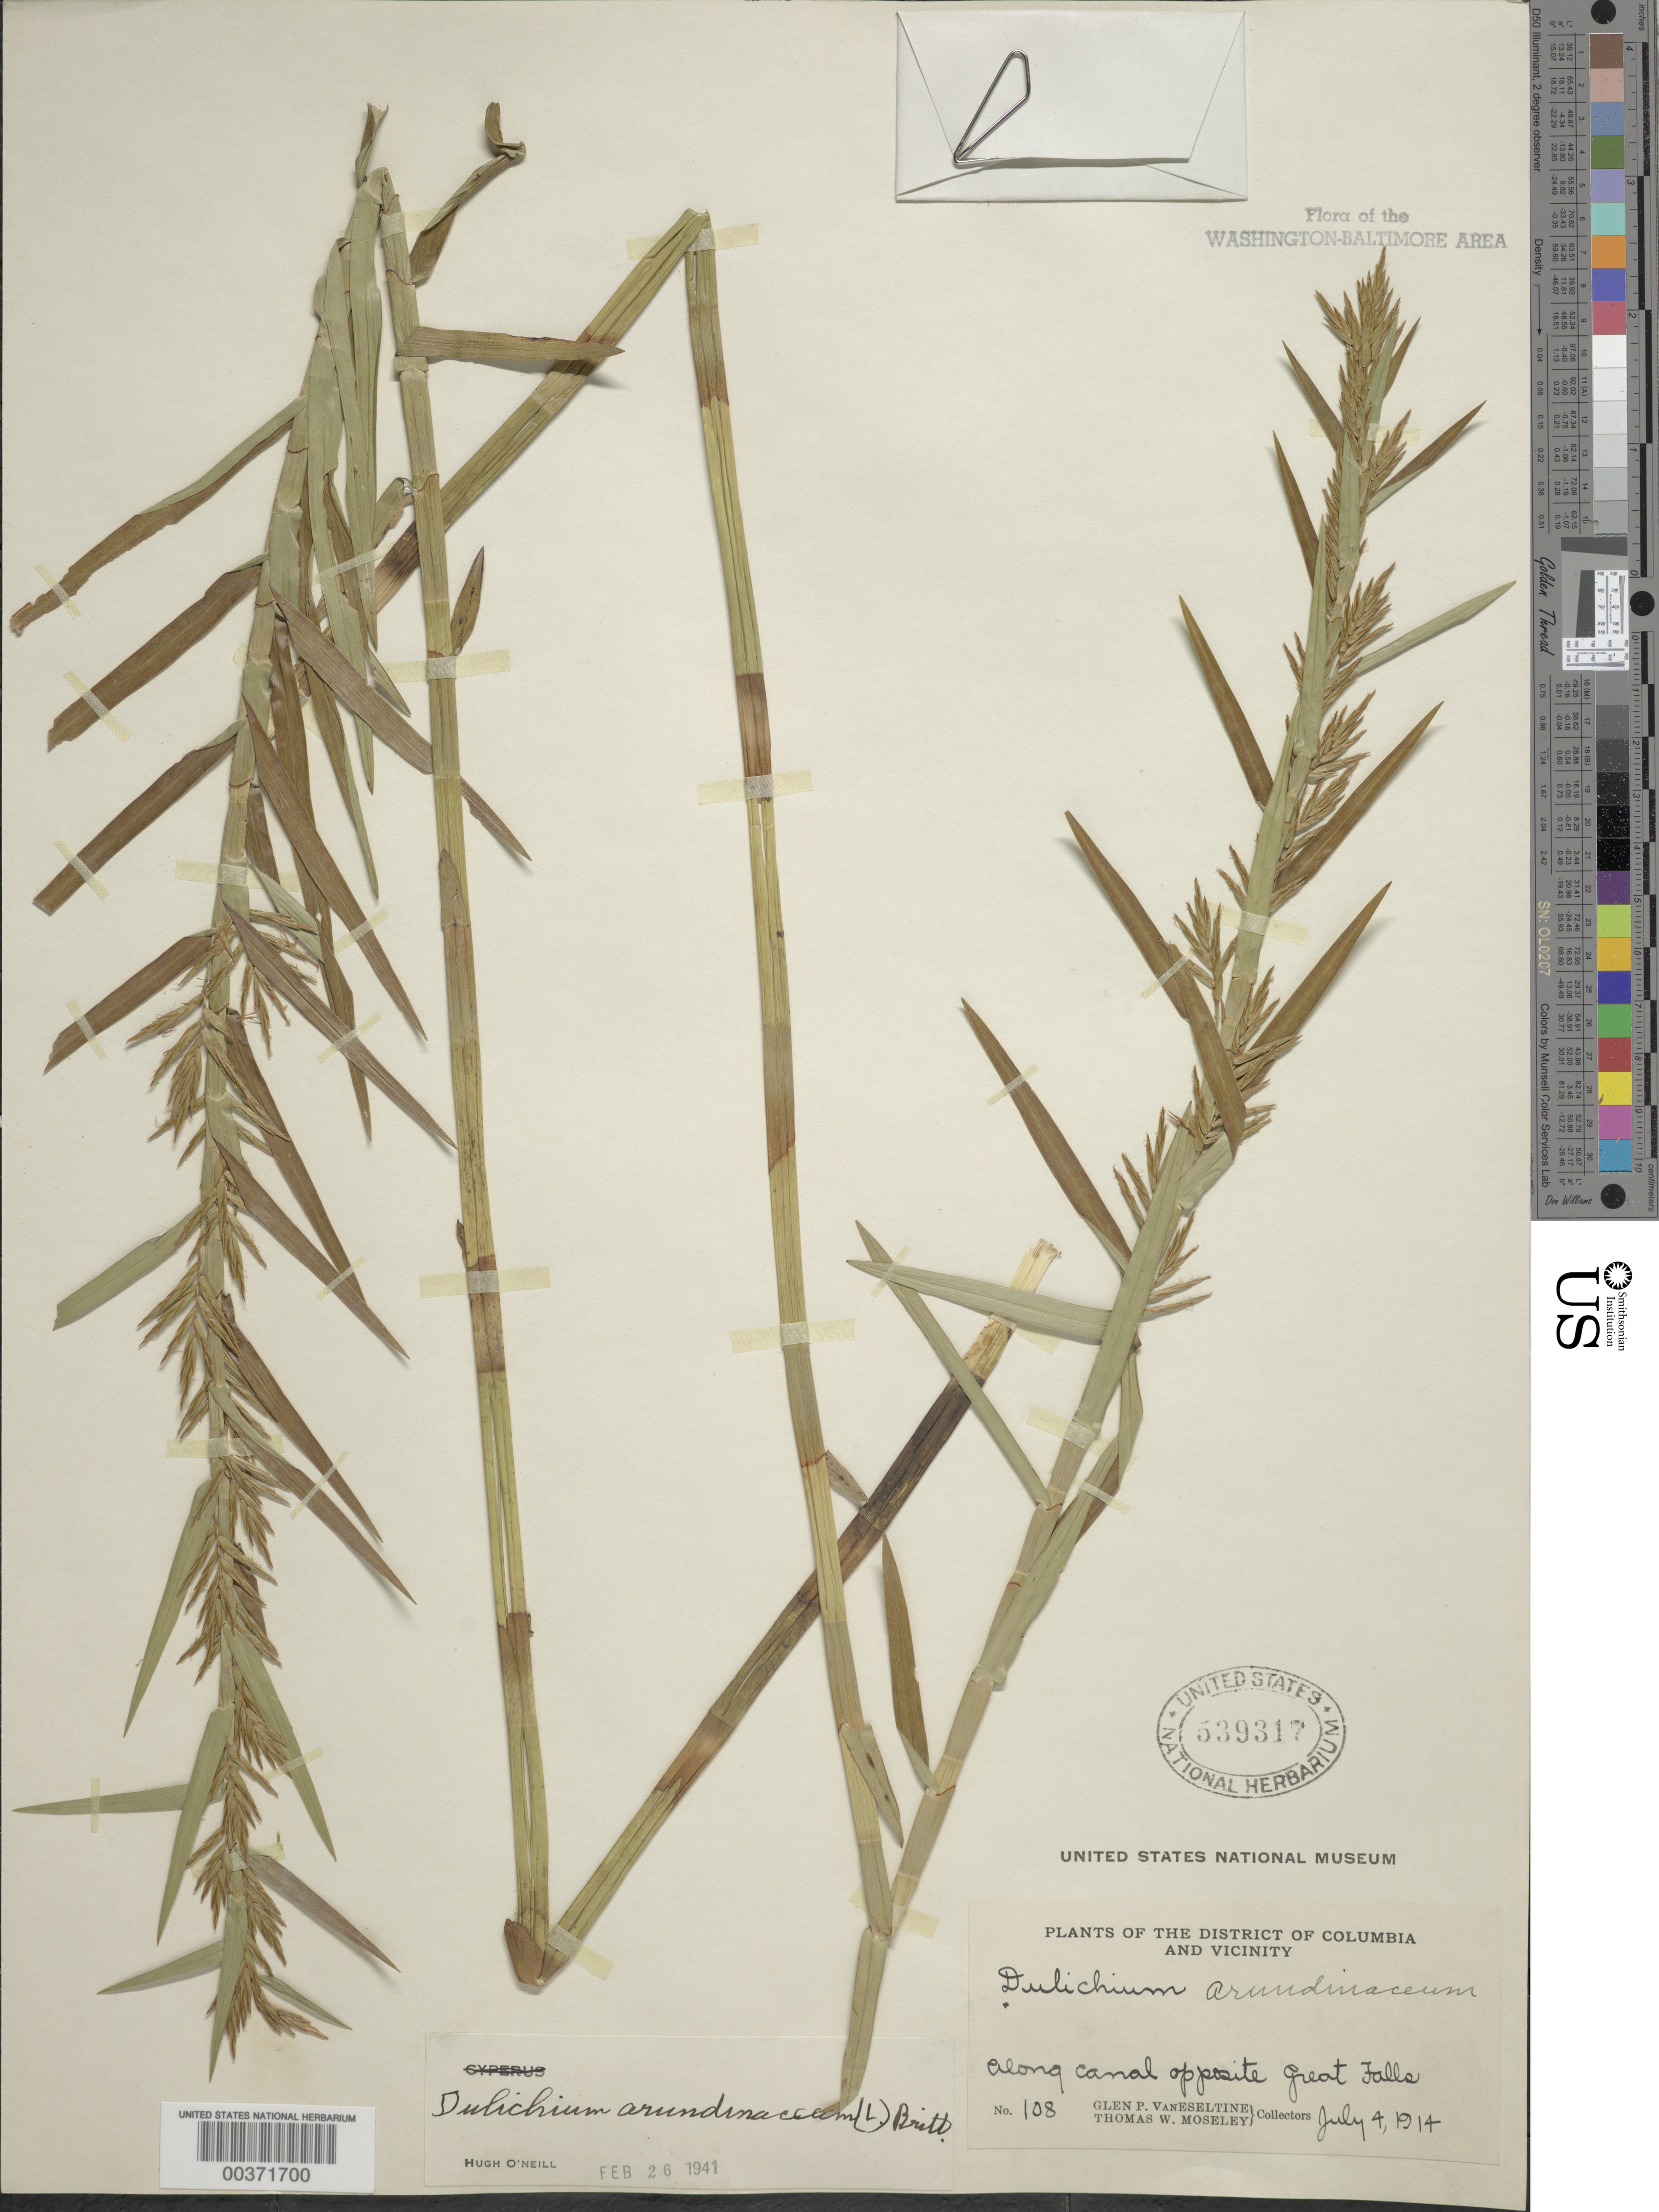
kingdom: Plantae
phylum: Tracheophyta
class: Liliopsida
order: Poales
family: Cyperaceae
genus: Dulichium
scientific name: Dulichium arundinaceum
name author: (L.) Britton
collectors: G. P. Van Eseltine & T. Moseley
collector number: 108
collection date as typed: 04 Jul 1914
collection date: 1914-07-04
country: United States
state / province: Maryland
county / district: Montgomery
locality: C. & O. Canal opposite Great Falls C. & O. Canal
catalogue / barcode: US 539317